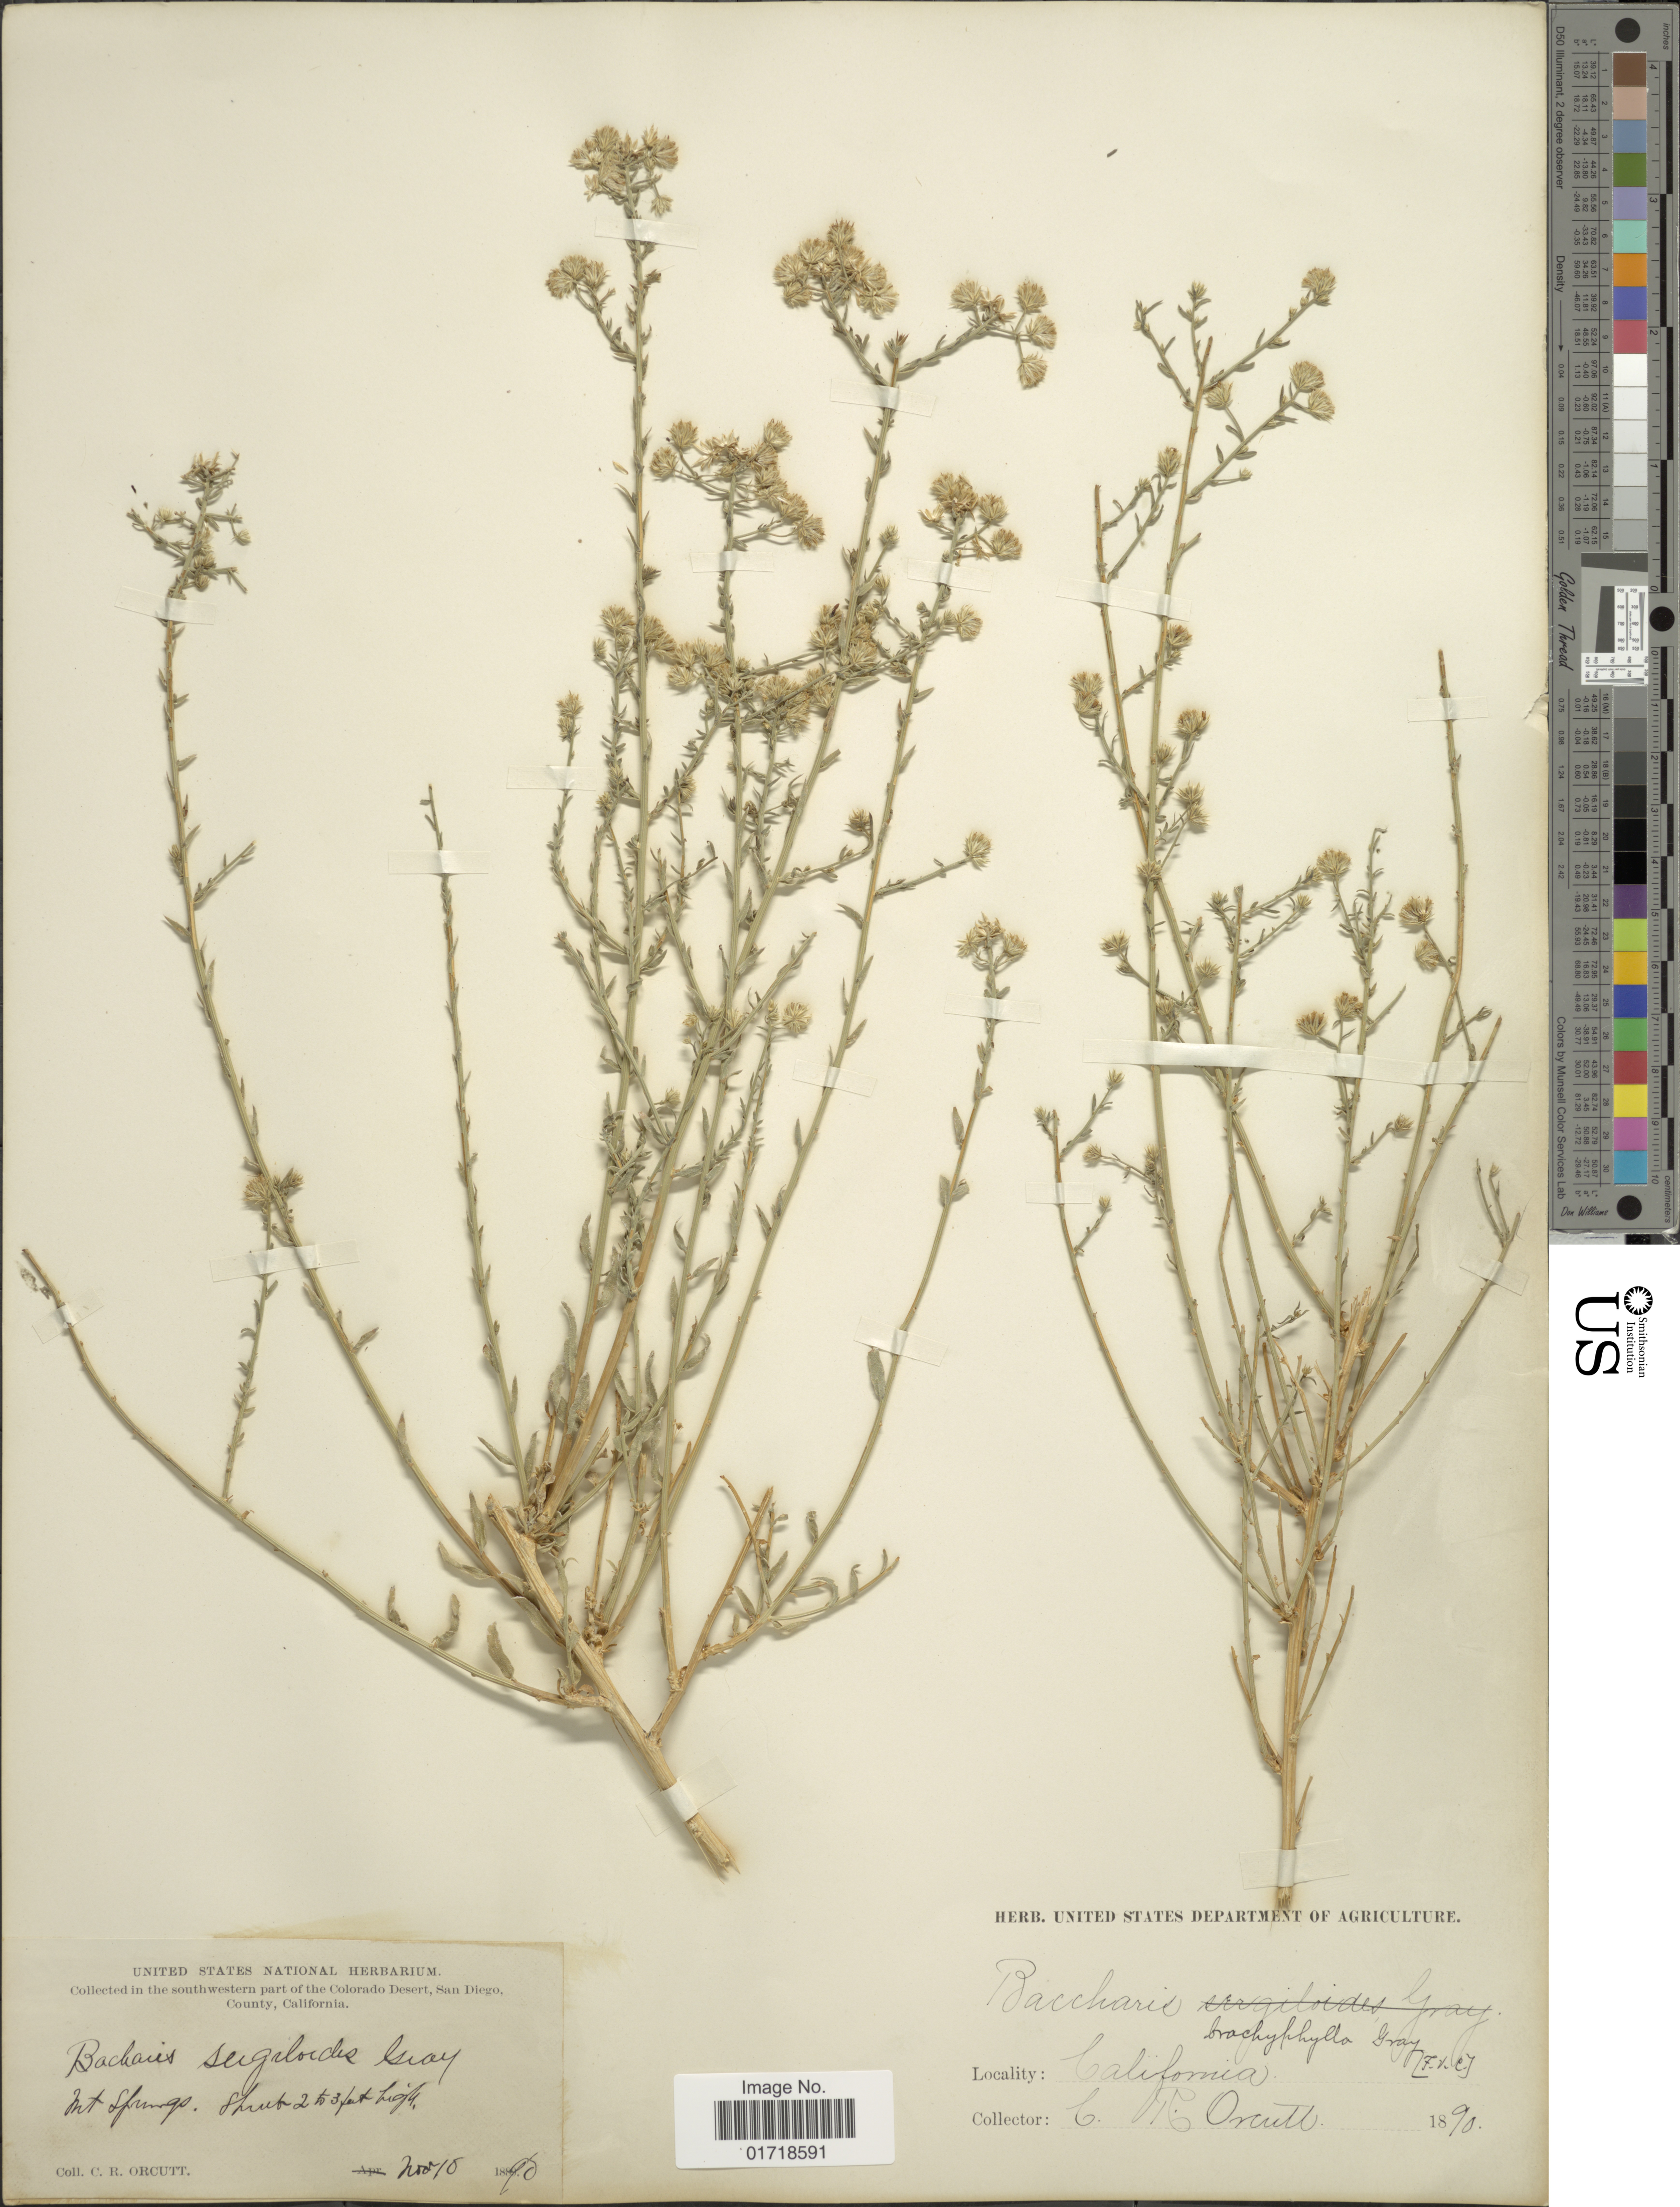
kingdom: Plantae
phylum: Tracheophyta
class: Magnoliopsida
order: Asterales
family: Asteraceae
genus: Baccharis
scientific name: Baccharis brachyphylla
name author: A. Gray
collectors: C. R. Orcutt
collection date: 1890-11-10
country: United States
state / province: California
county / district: San Diego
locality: Southwestern part of the Colorodo Desert, San Diego County, Mt Springs.